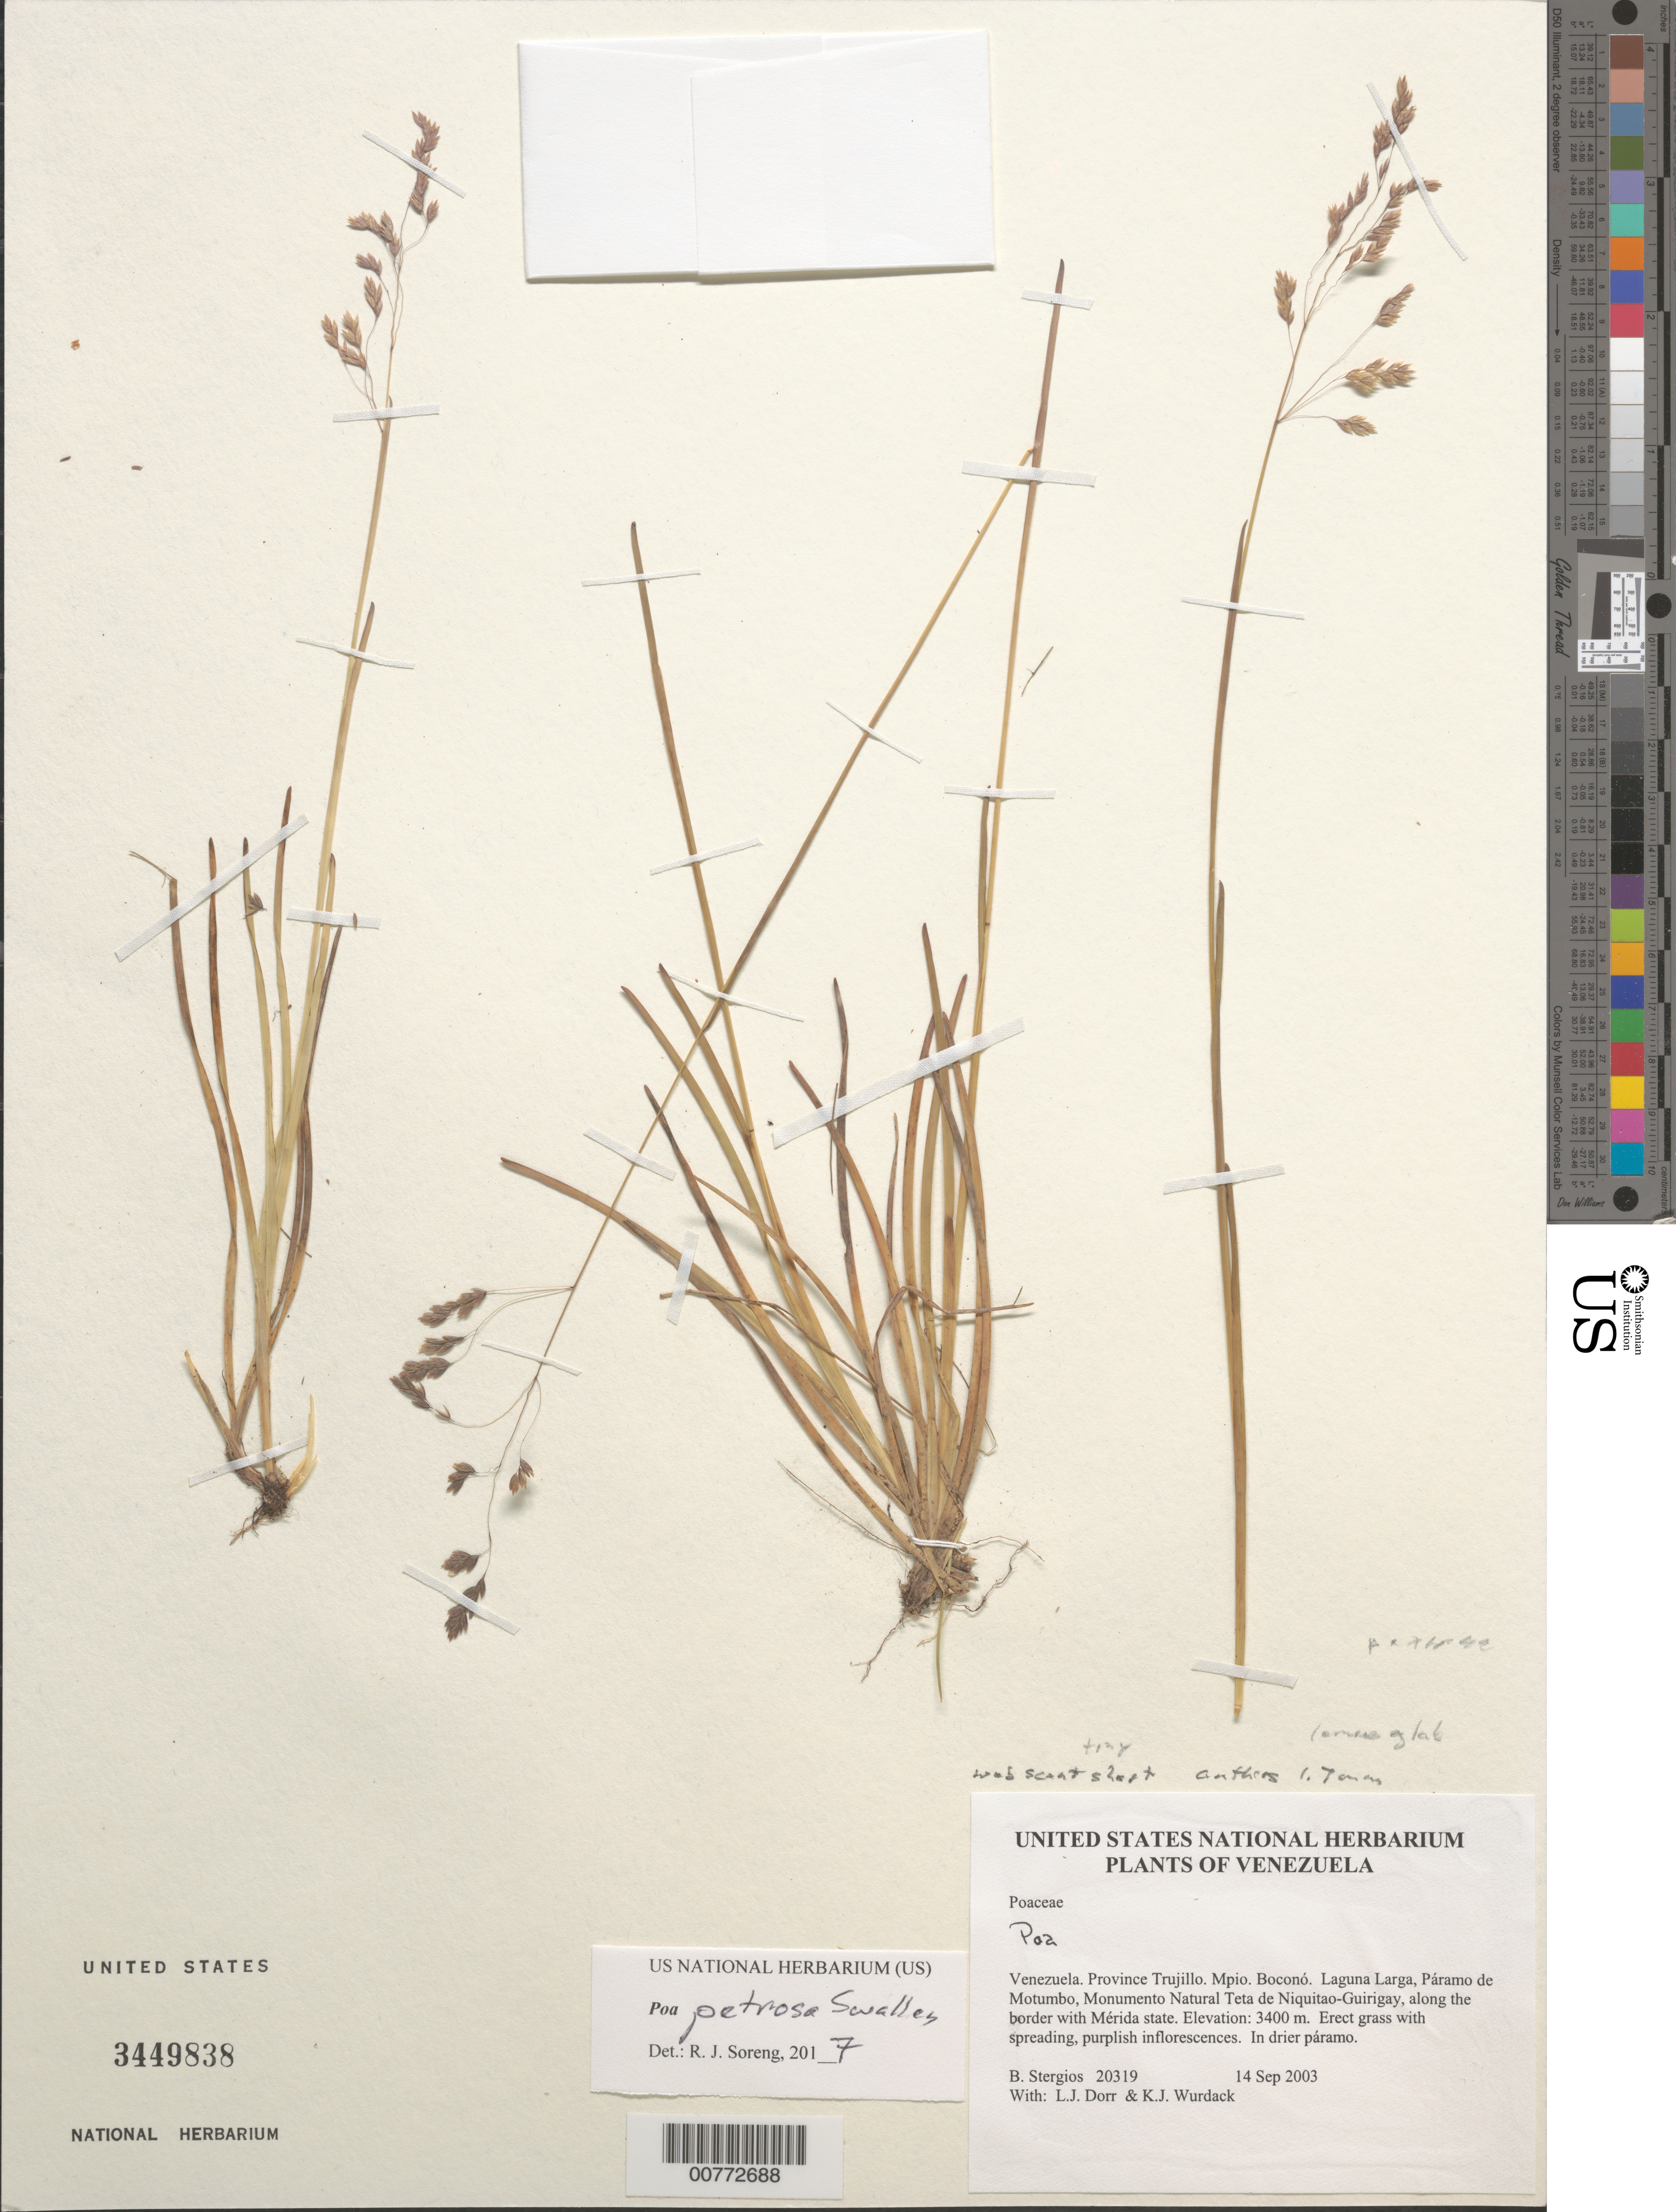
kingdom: Plantae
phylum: Tracheophyta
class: Liliopsida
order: Poales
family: Poaceae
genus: Poa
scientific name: Poa petrosa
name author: Swallen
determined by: Soreng, Robert J., Research Associate (BOT), Smithsonian Institution - National Museum of Natural History (UNITED STATES)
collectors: B. G. Stergios, L. J. Dorr & K. Wurdack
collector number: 20319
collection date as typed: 14 Sep 2003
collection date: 2003-09-14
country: Venezuela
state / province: Trujillo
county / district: Boconó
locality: Laguna Larga, Páramo de Motumbo, Monumento Natural Teta de Niquitao-Guirigay, along the border with Mérida state.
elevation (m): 3400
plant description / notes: MO, PORT, US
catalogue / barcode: US 3449838